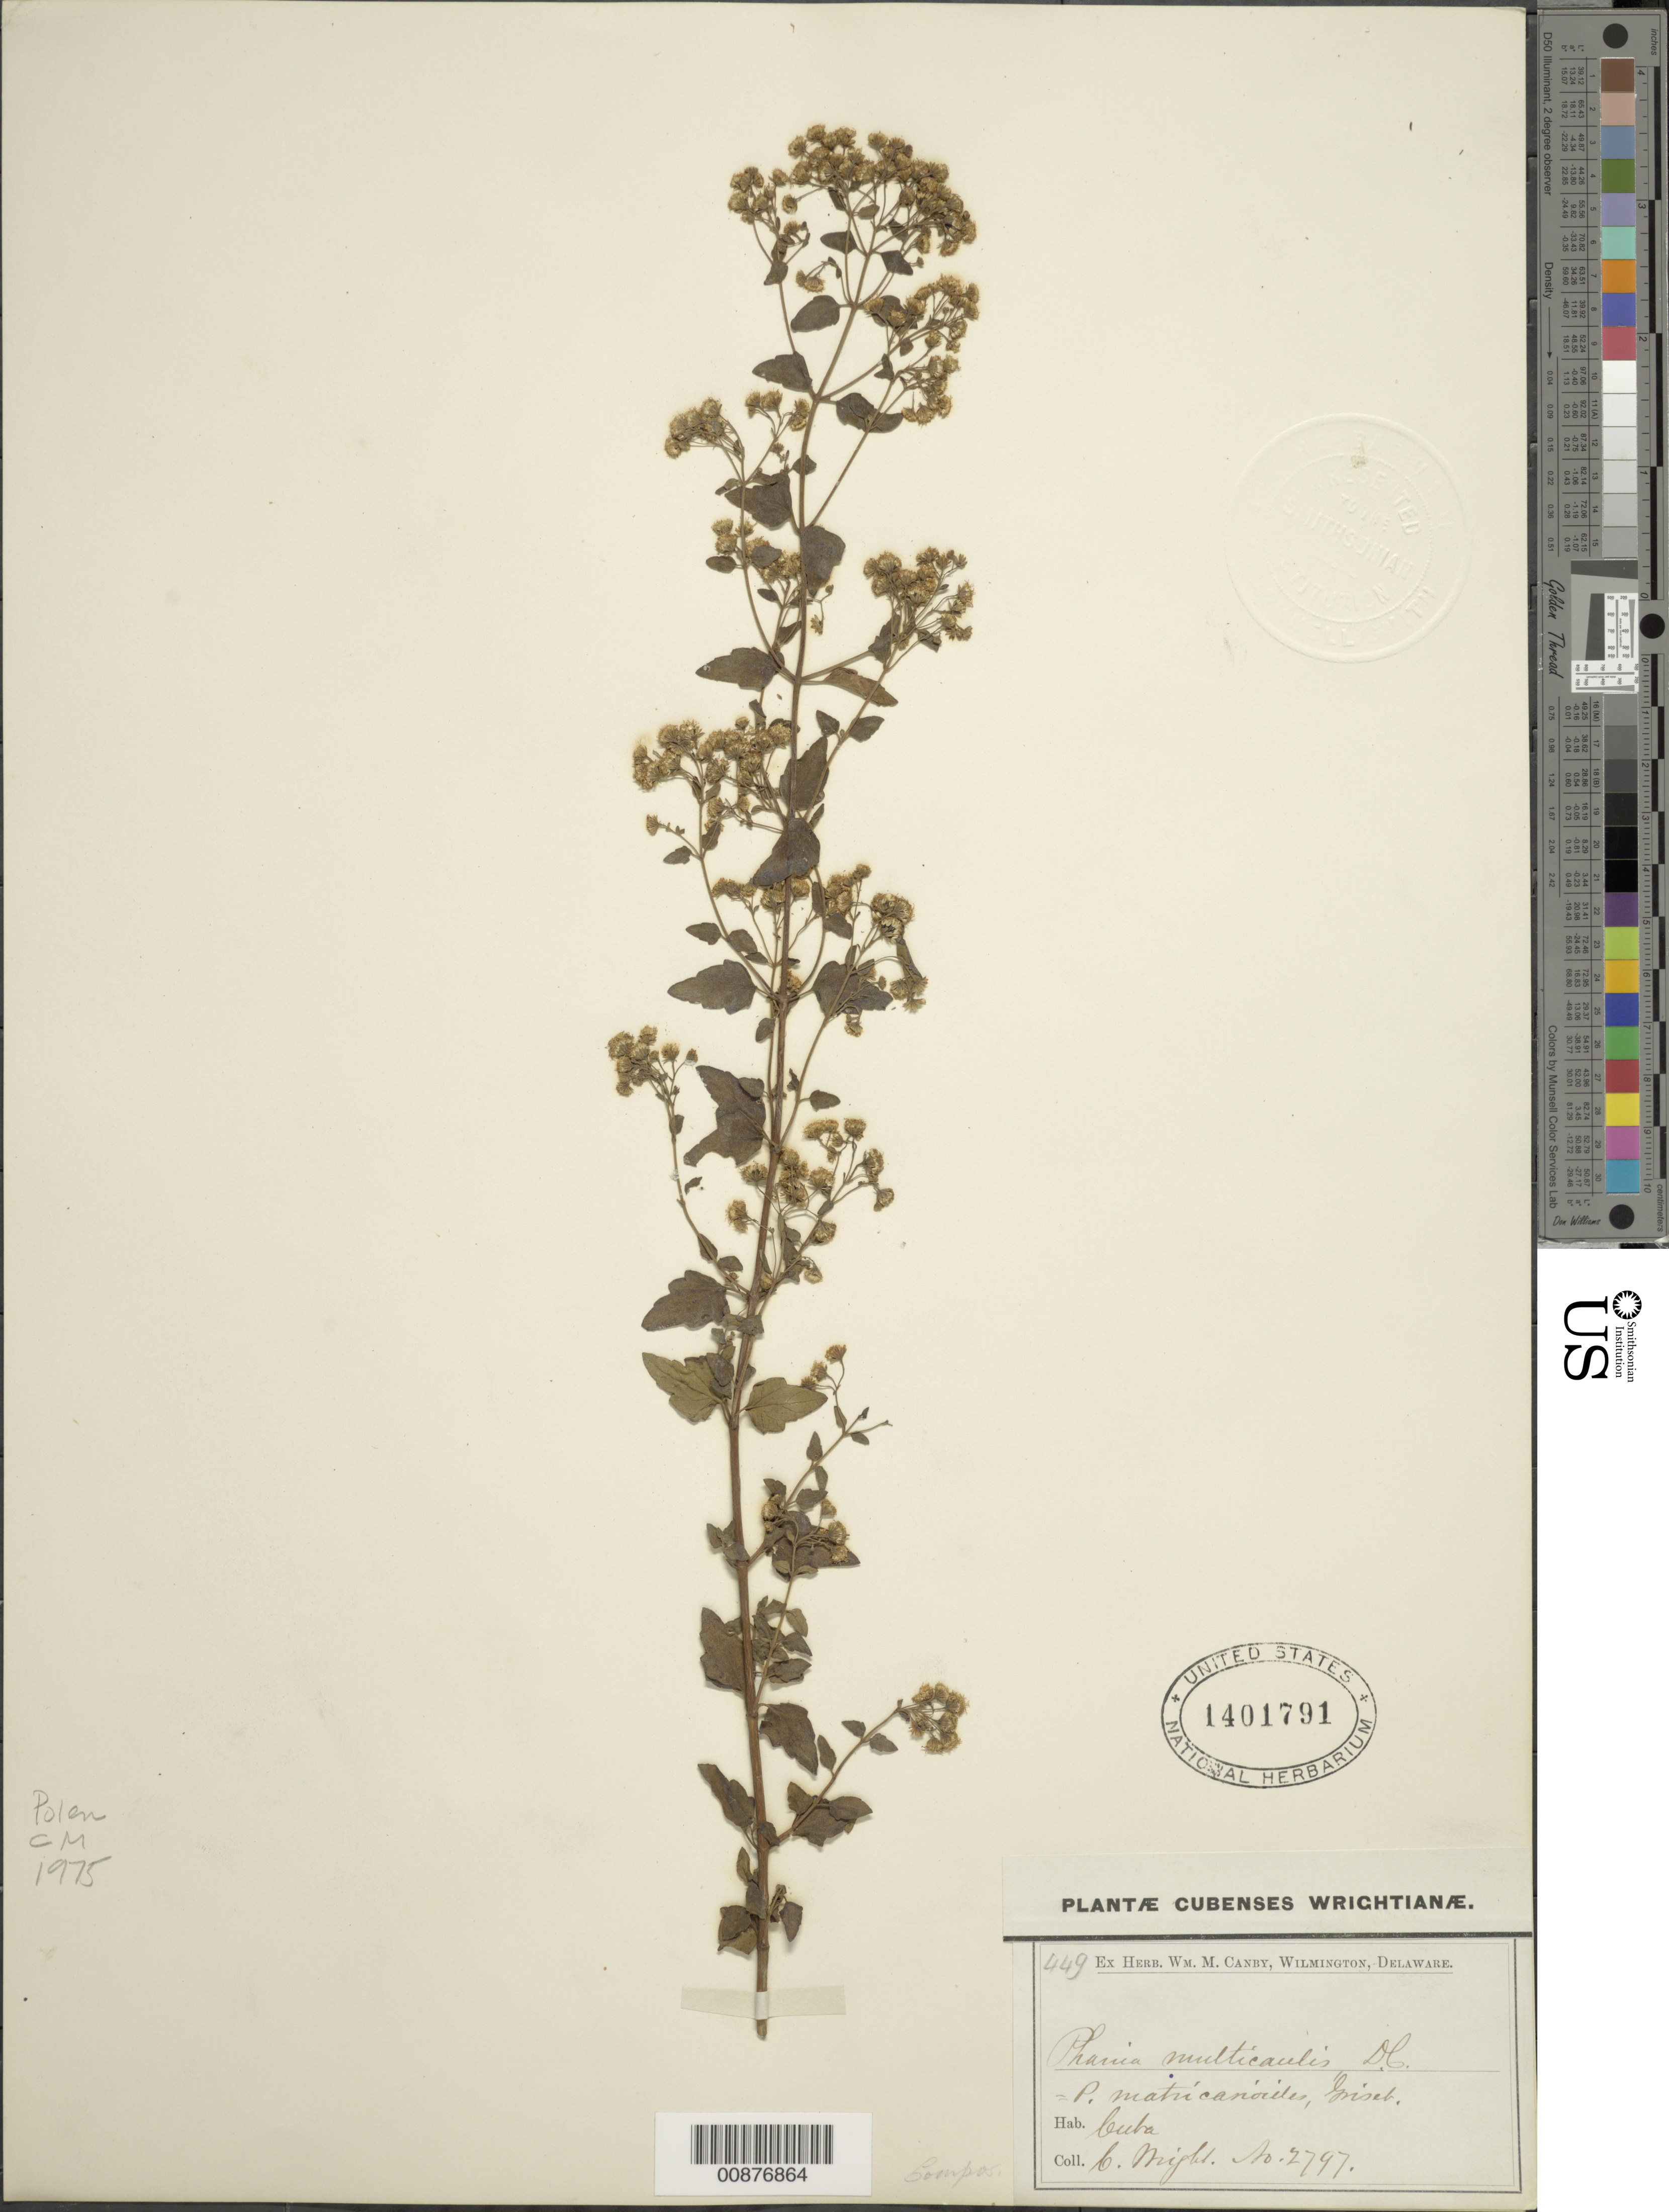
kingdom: Plantae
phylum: Tracheophyta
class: Magnoliopsida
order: Asterales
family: Asteraceae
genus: Phania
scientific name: Phania matricarioides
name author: (Spreng.) Griseb.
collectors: C. Wright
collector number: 2797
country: Cuba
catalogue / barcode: US 1401791